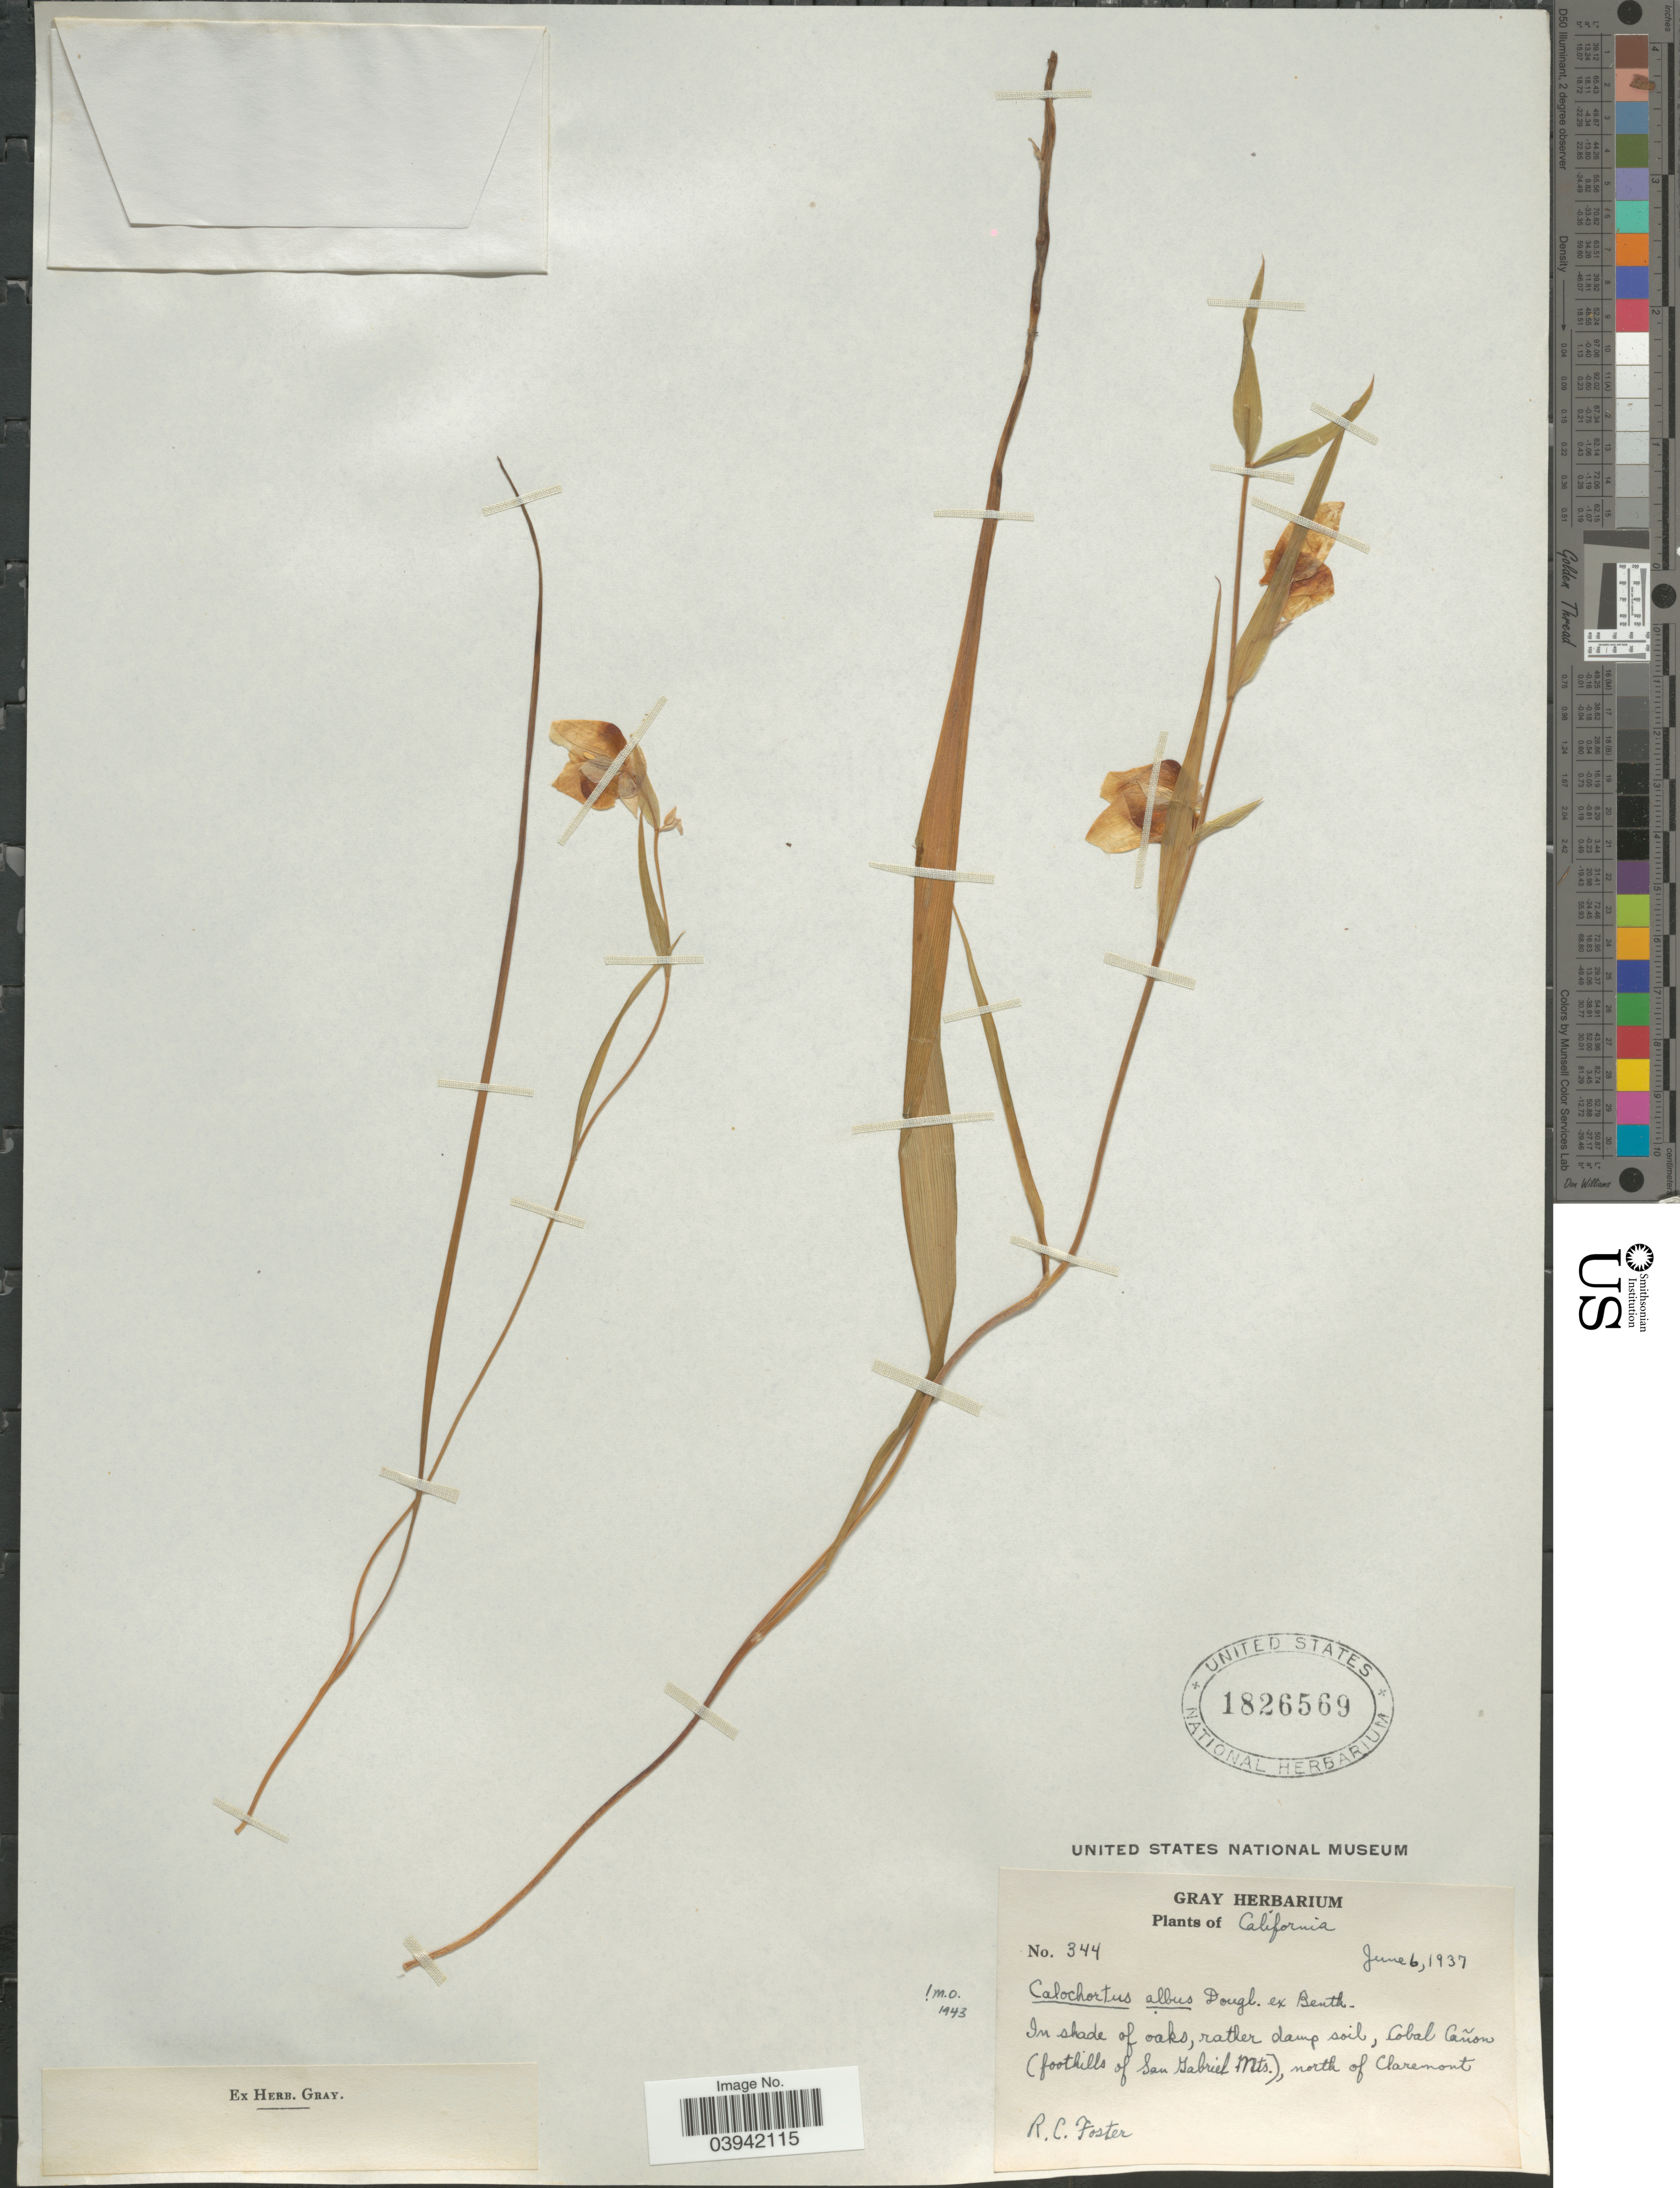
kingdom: Plantae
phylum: Tracheophyta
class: Liliopsida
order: Liliales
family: Liliaceae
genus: Calochortus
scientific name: Calochortus albus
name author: (Benth.) Douglas ex Benth.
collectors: R. C. Foster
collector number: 344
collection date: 1937-06-06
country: United States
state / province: California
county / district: Los Angeles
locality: Cobal Cañon (foothills of San Gabriel Mts.), north of Claremont.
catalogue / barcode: US 1826569